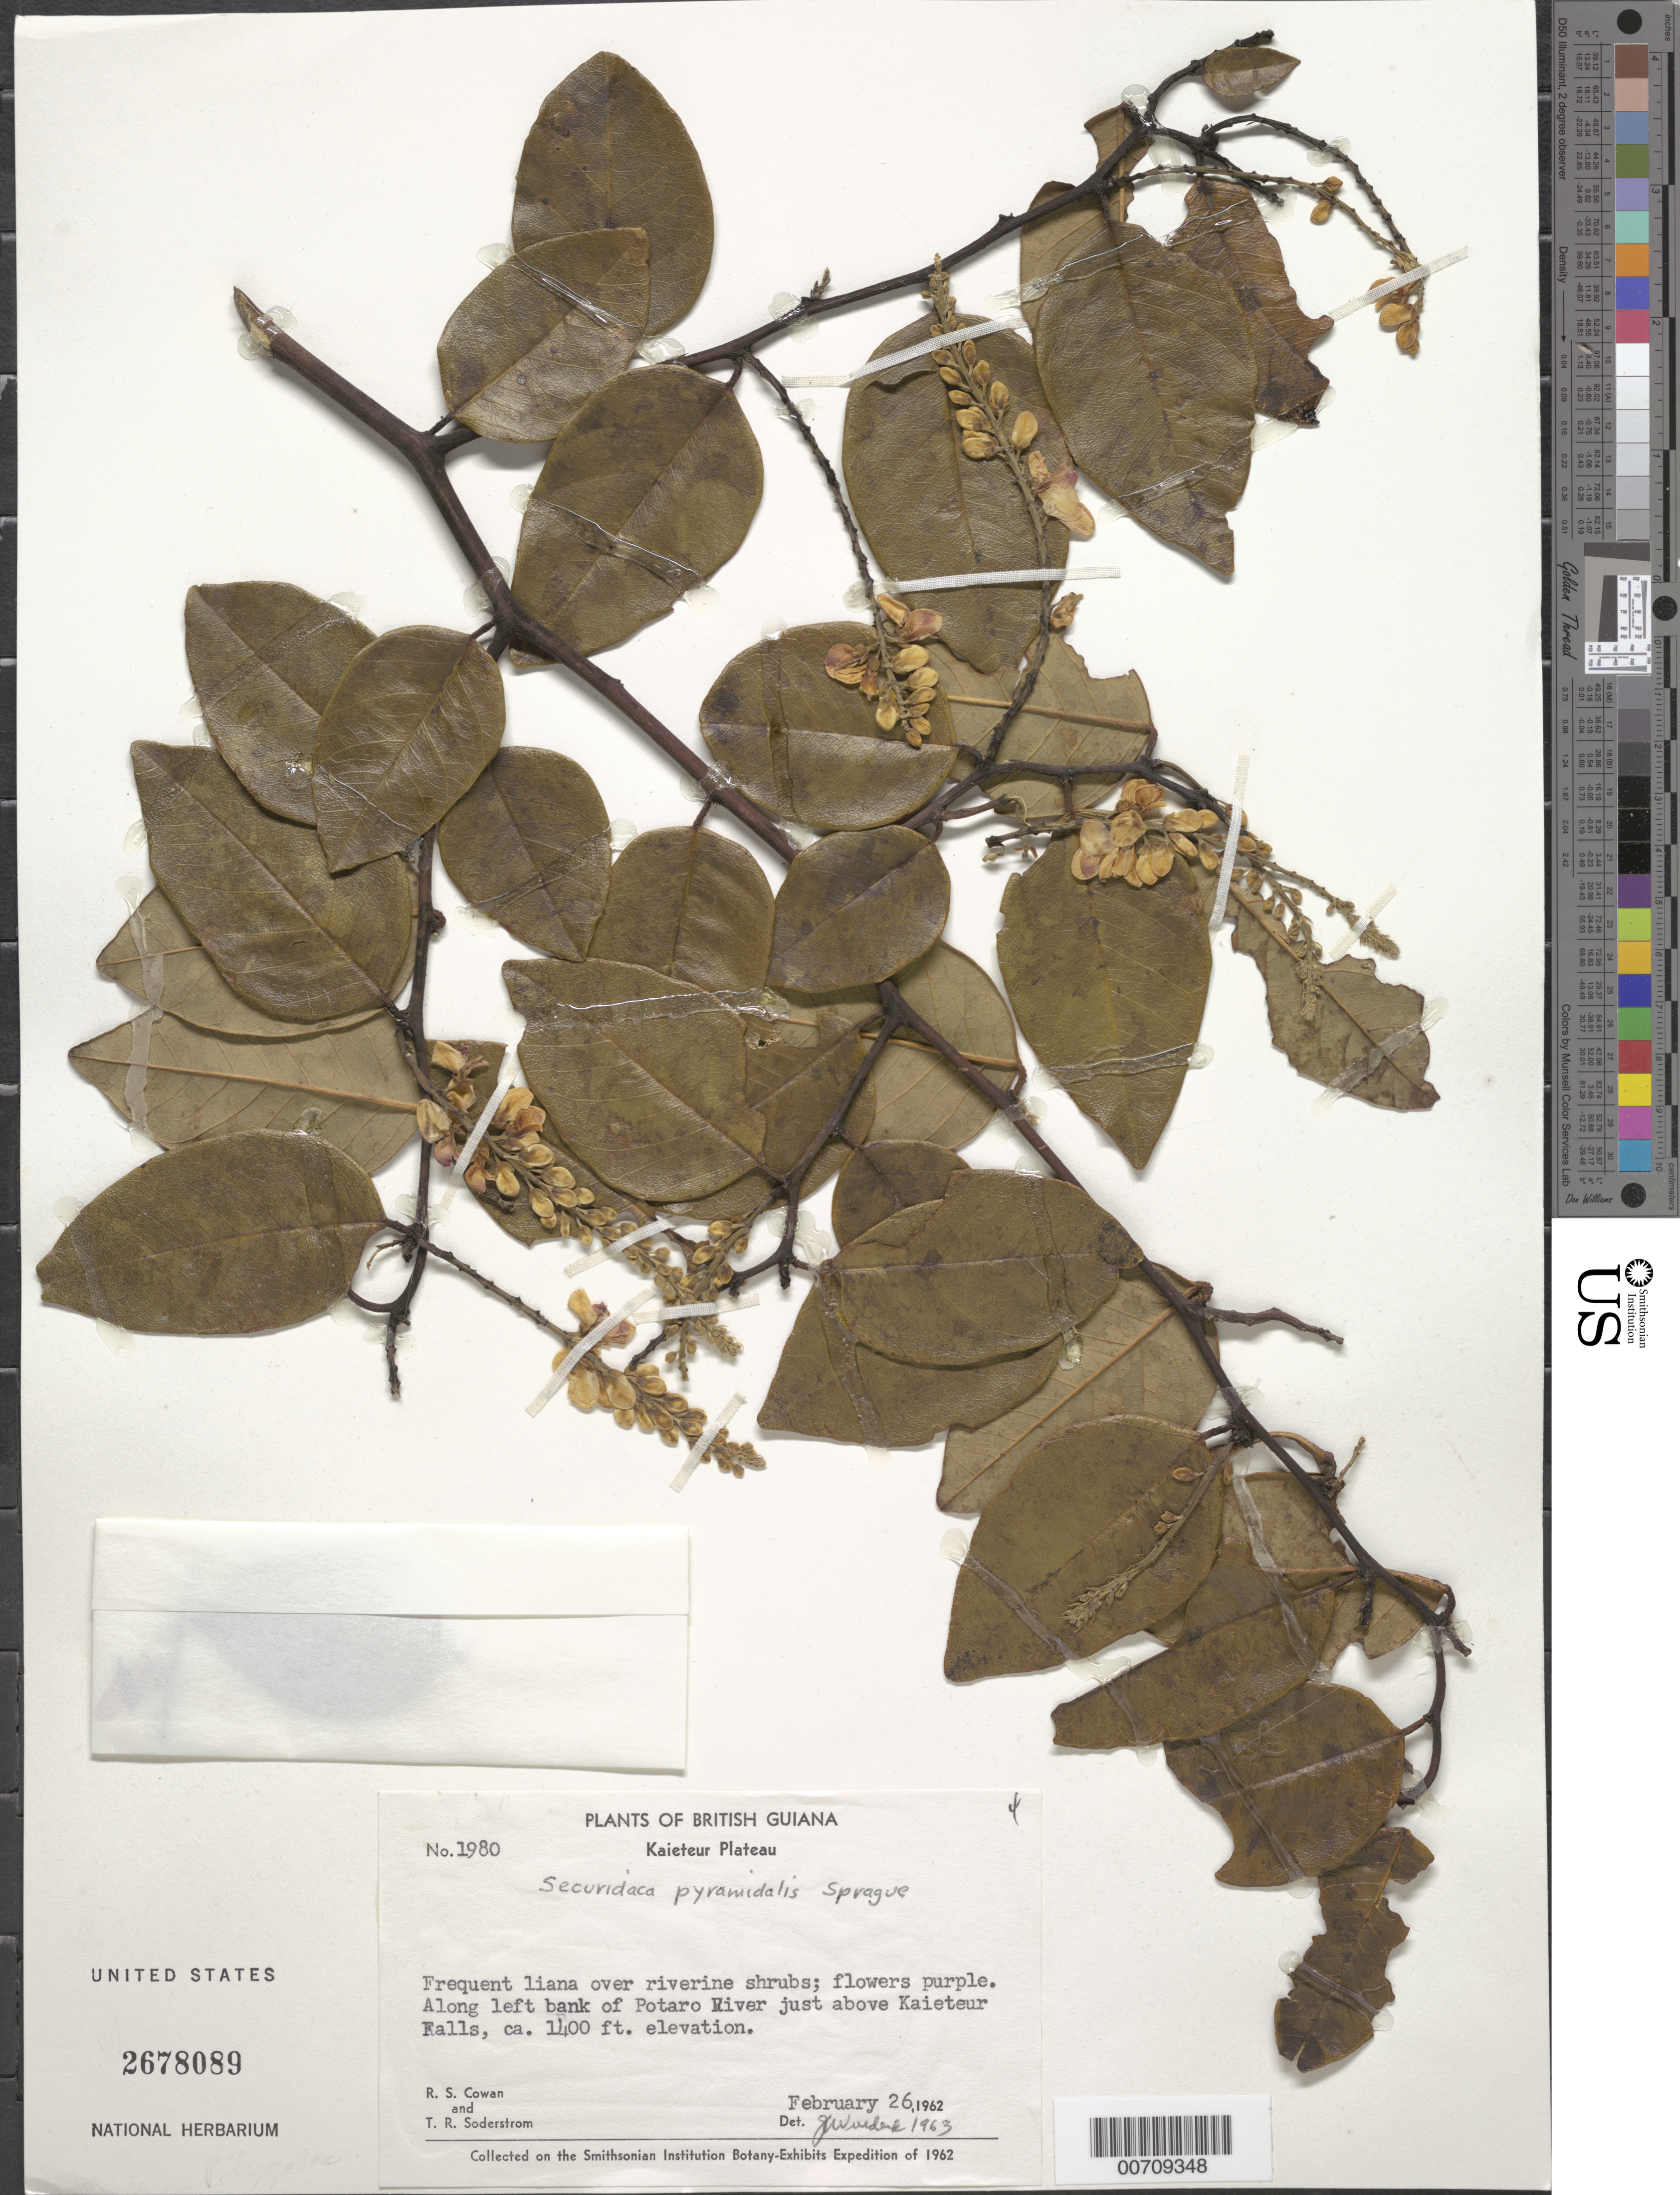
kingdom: Plantae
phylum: Tracheophyta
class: Magnoliopsida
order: Fabales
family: Polygalaceae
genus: Securidaca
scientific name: Securidaca pyramidalis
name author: Sprague ex Sandwith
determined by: Wurdack, John J., (US), US (UNITED STATES)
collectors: R. S. Cowan & T. R. Soderstrom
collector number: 1980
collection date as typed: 26-Feb-62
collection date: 1962-02-26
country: Guyana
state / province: Potaro-Siparuni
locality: Kaieteur Plateau, left bank of Potaro R., just above Kaieteur Falls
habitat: Over riverine shrubs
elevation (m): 427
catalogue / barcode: US 2678089